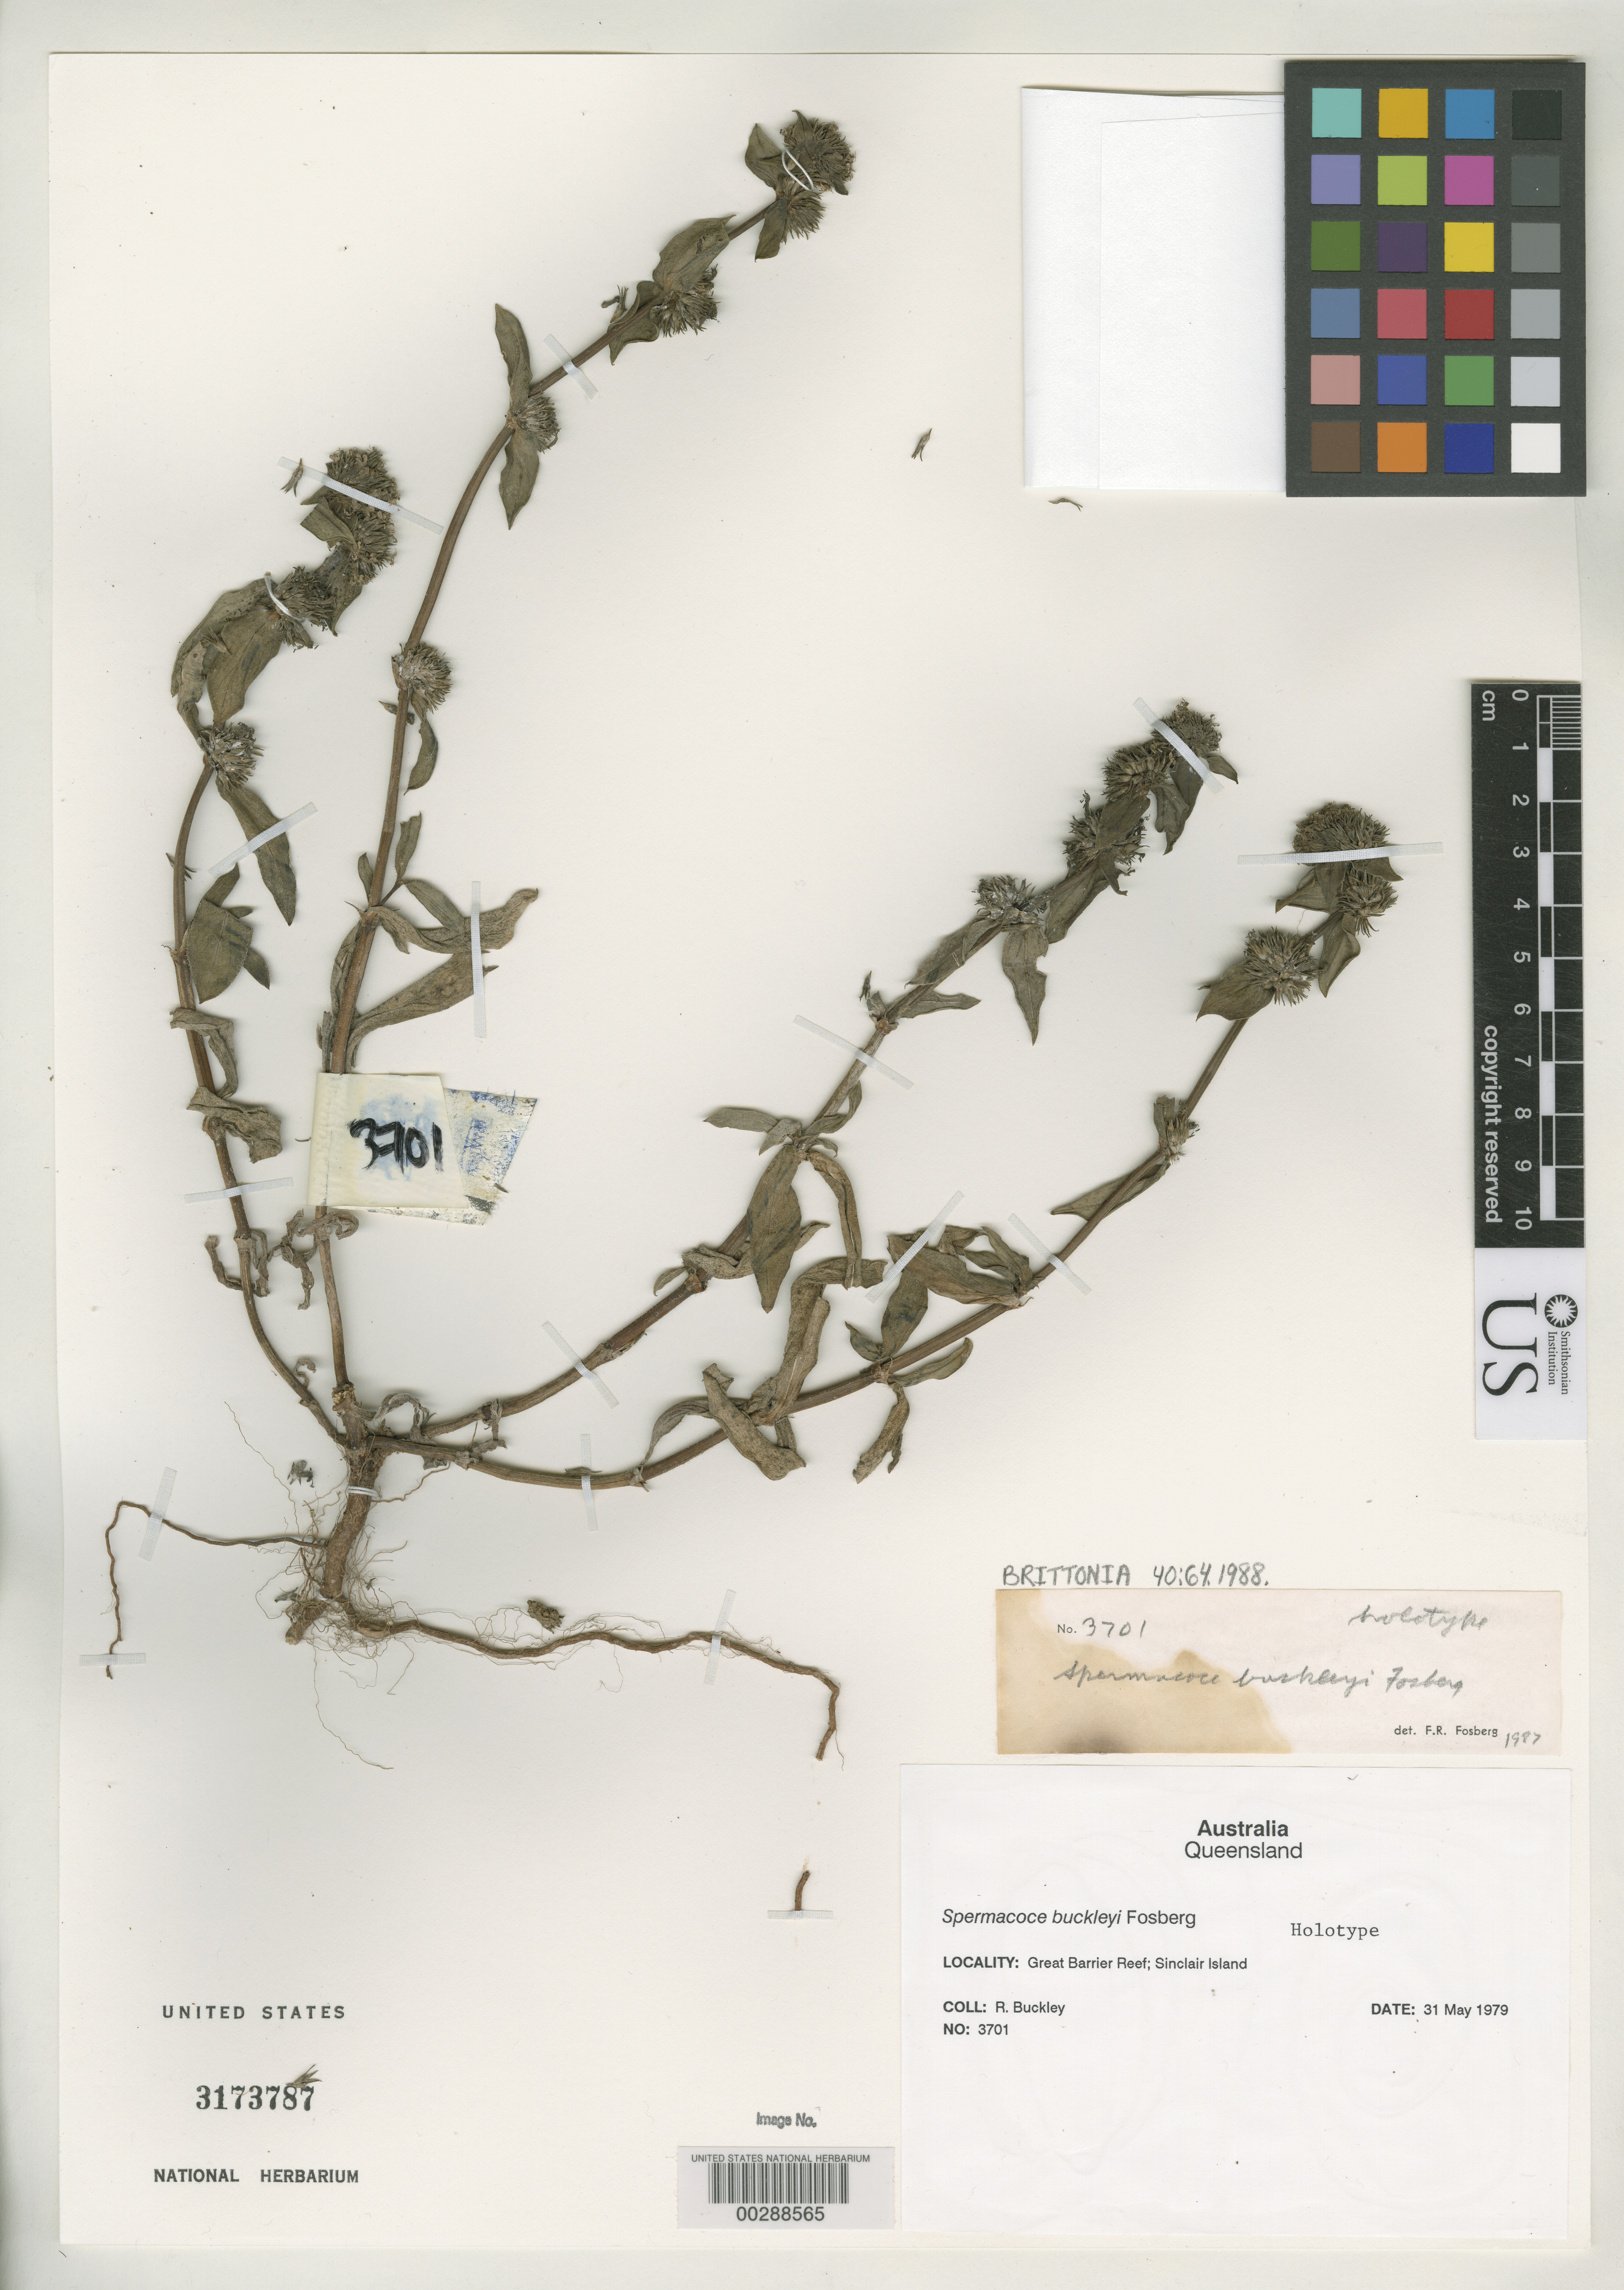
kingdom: Plantae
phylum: Tracheophyta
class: Magnoliopsida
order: Gentianales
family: Rubiaceae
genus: Spermacoce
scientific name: Spermacoce buckleyi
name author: Fosberg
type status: Holotype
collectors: R. Buckley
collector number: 3701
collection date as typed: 31 May 1979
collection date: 1979-05-31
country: Australia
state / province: Queensland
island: Sinclair Island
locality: Great Barrier Reef.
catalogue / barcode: US 3173787